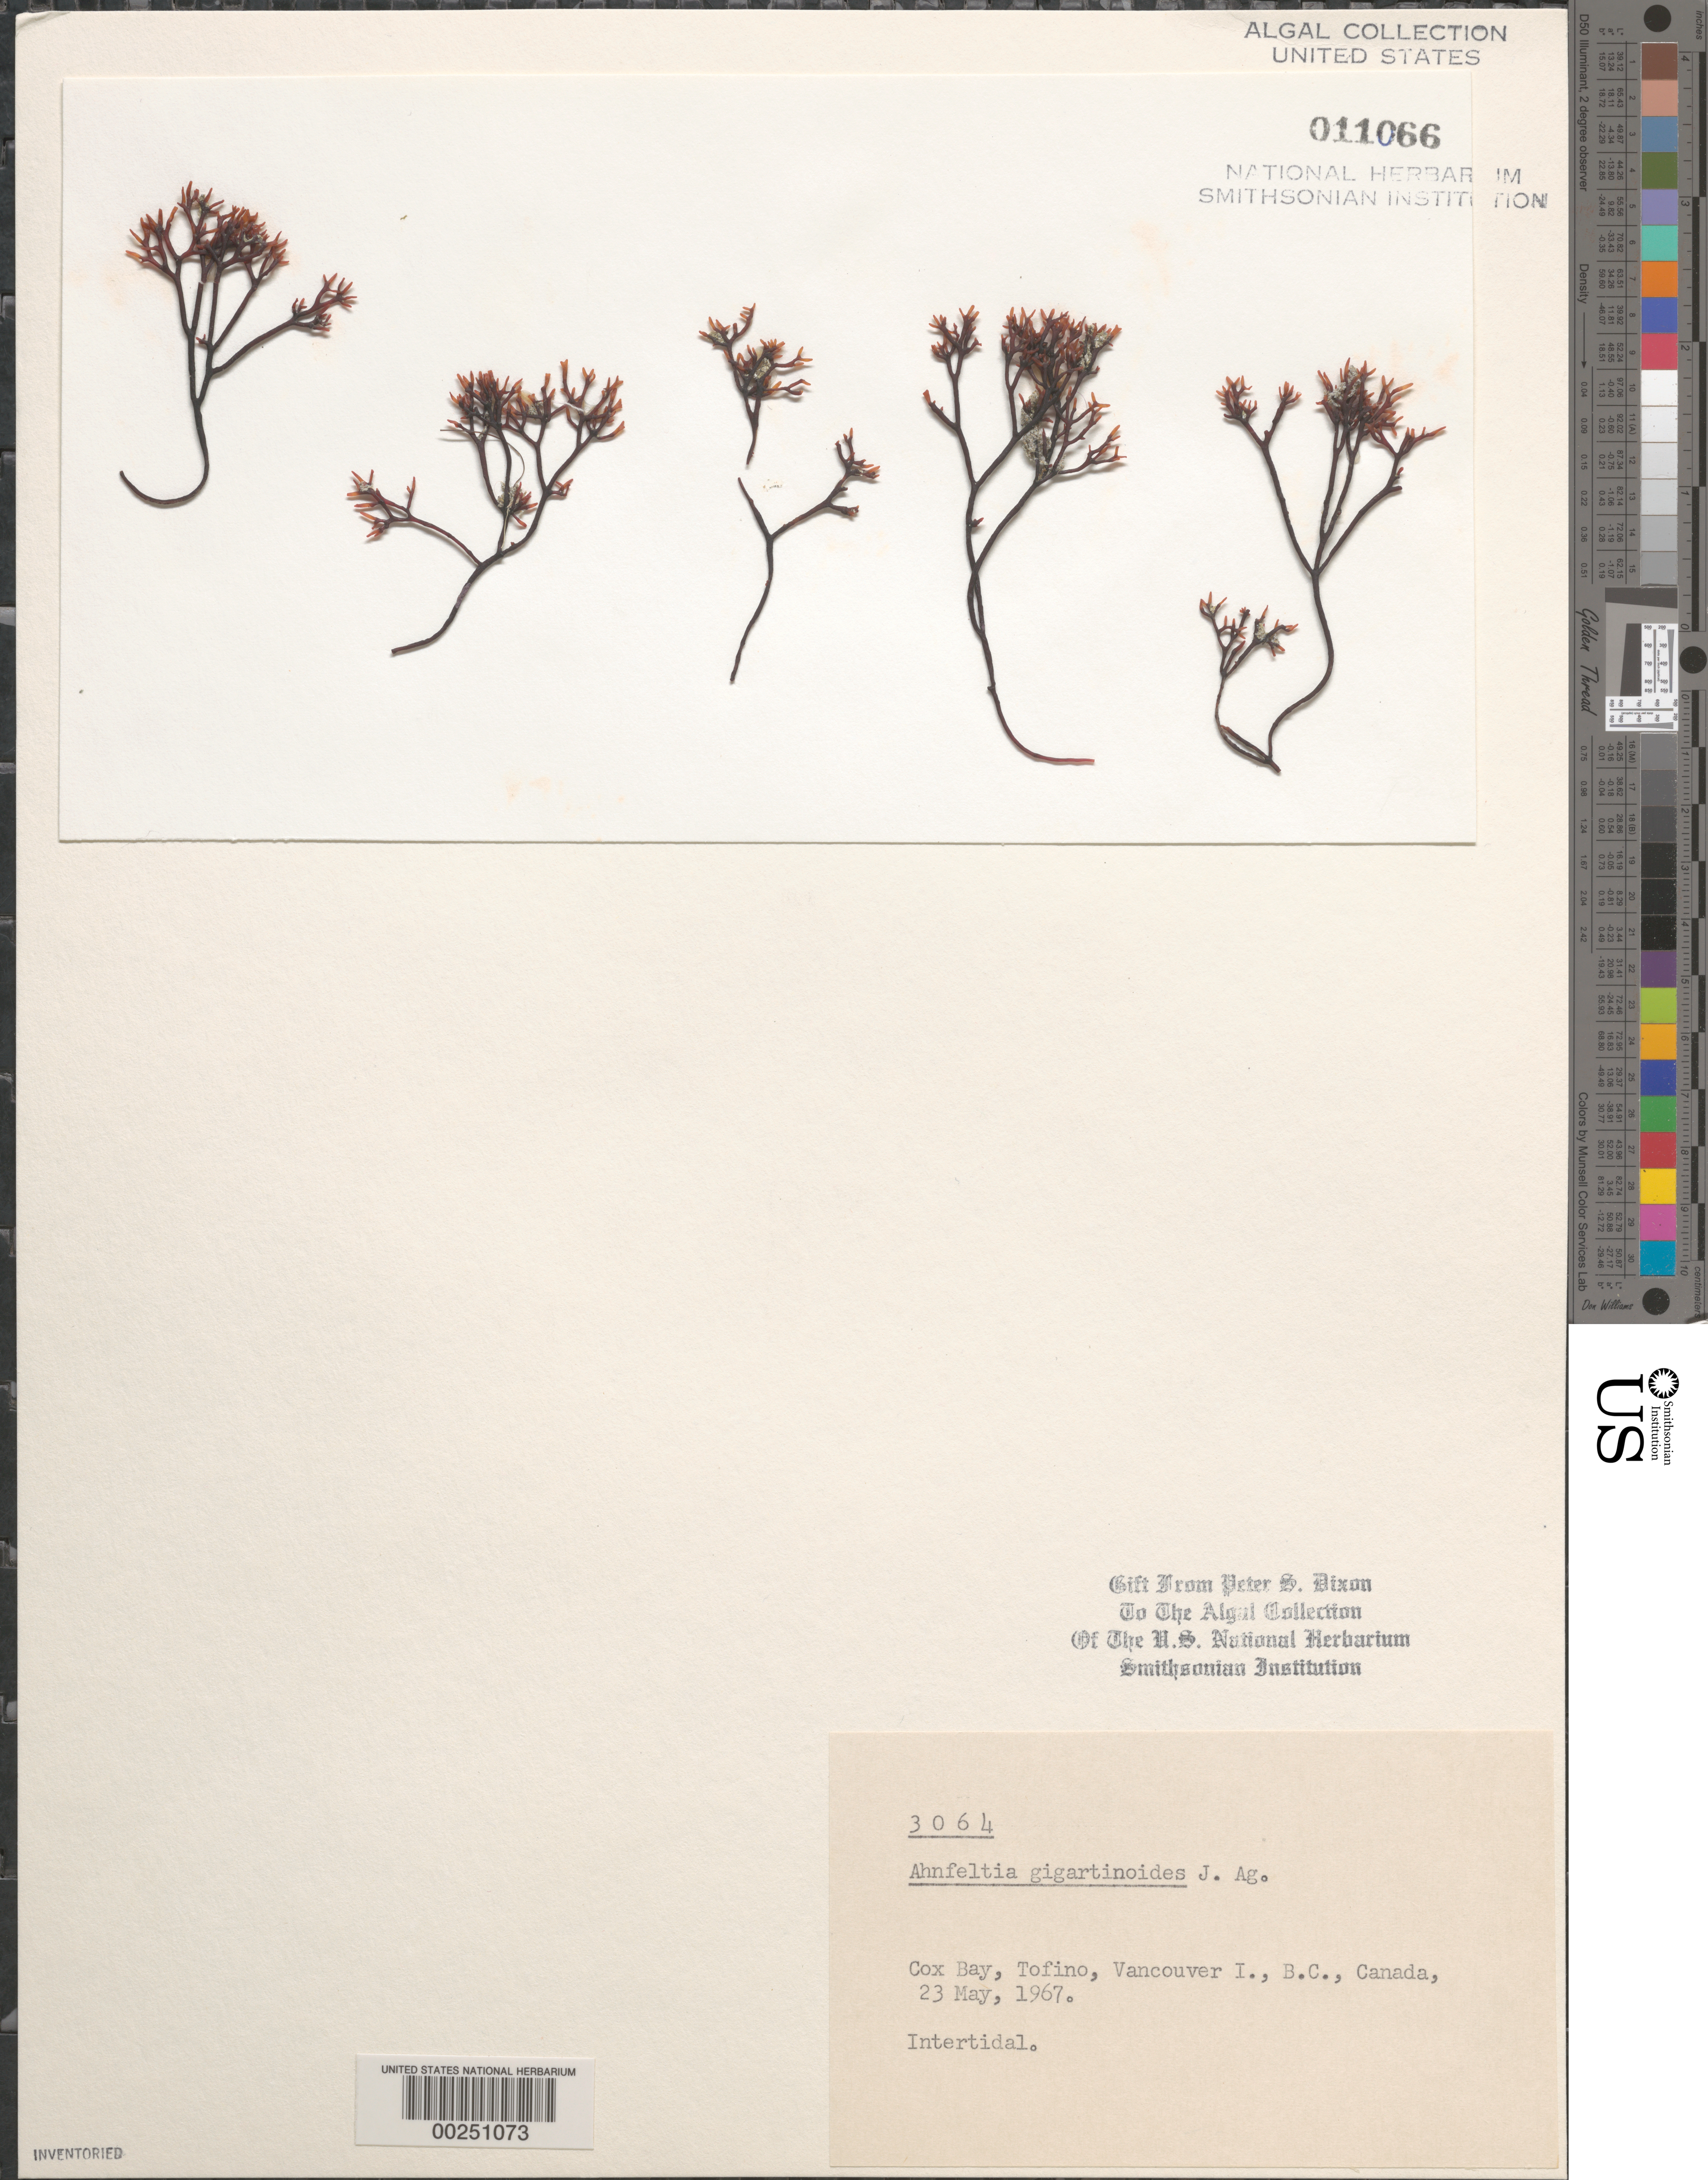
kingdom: Plantae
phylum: Rhodophyta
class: Florideophyceae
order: Ahnfeltiales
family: Ahnfeltiaceae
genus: Ahnfeltia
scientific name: Ahnfeltia gigartinoides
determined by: Dixon, P. S.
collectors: P. S. Dixon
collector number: PSD 3064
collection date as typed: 23 May 1967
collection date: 1967-05-23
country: Canada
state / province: British Columbia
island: Vancouver Island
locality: Tofino, Cox Bay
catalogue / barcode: US 11066